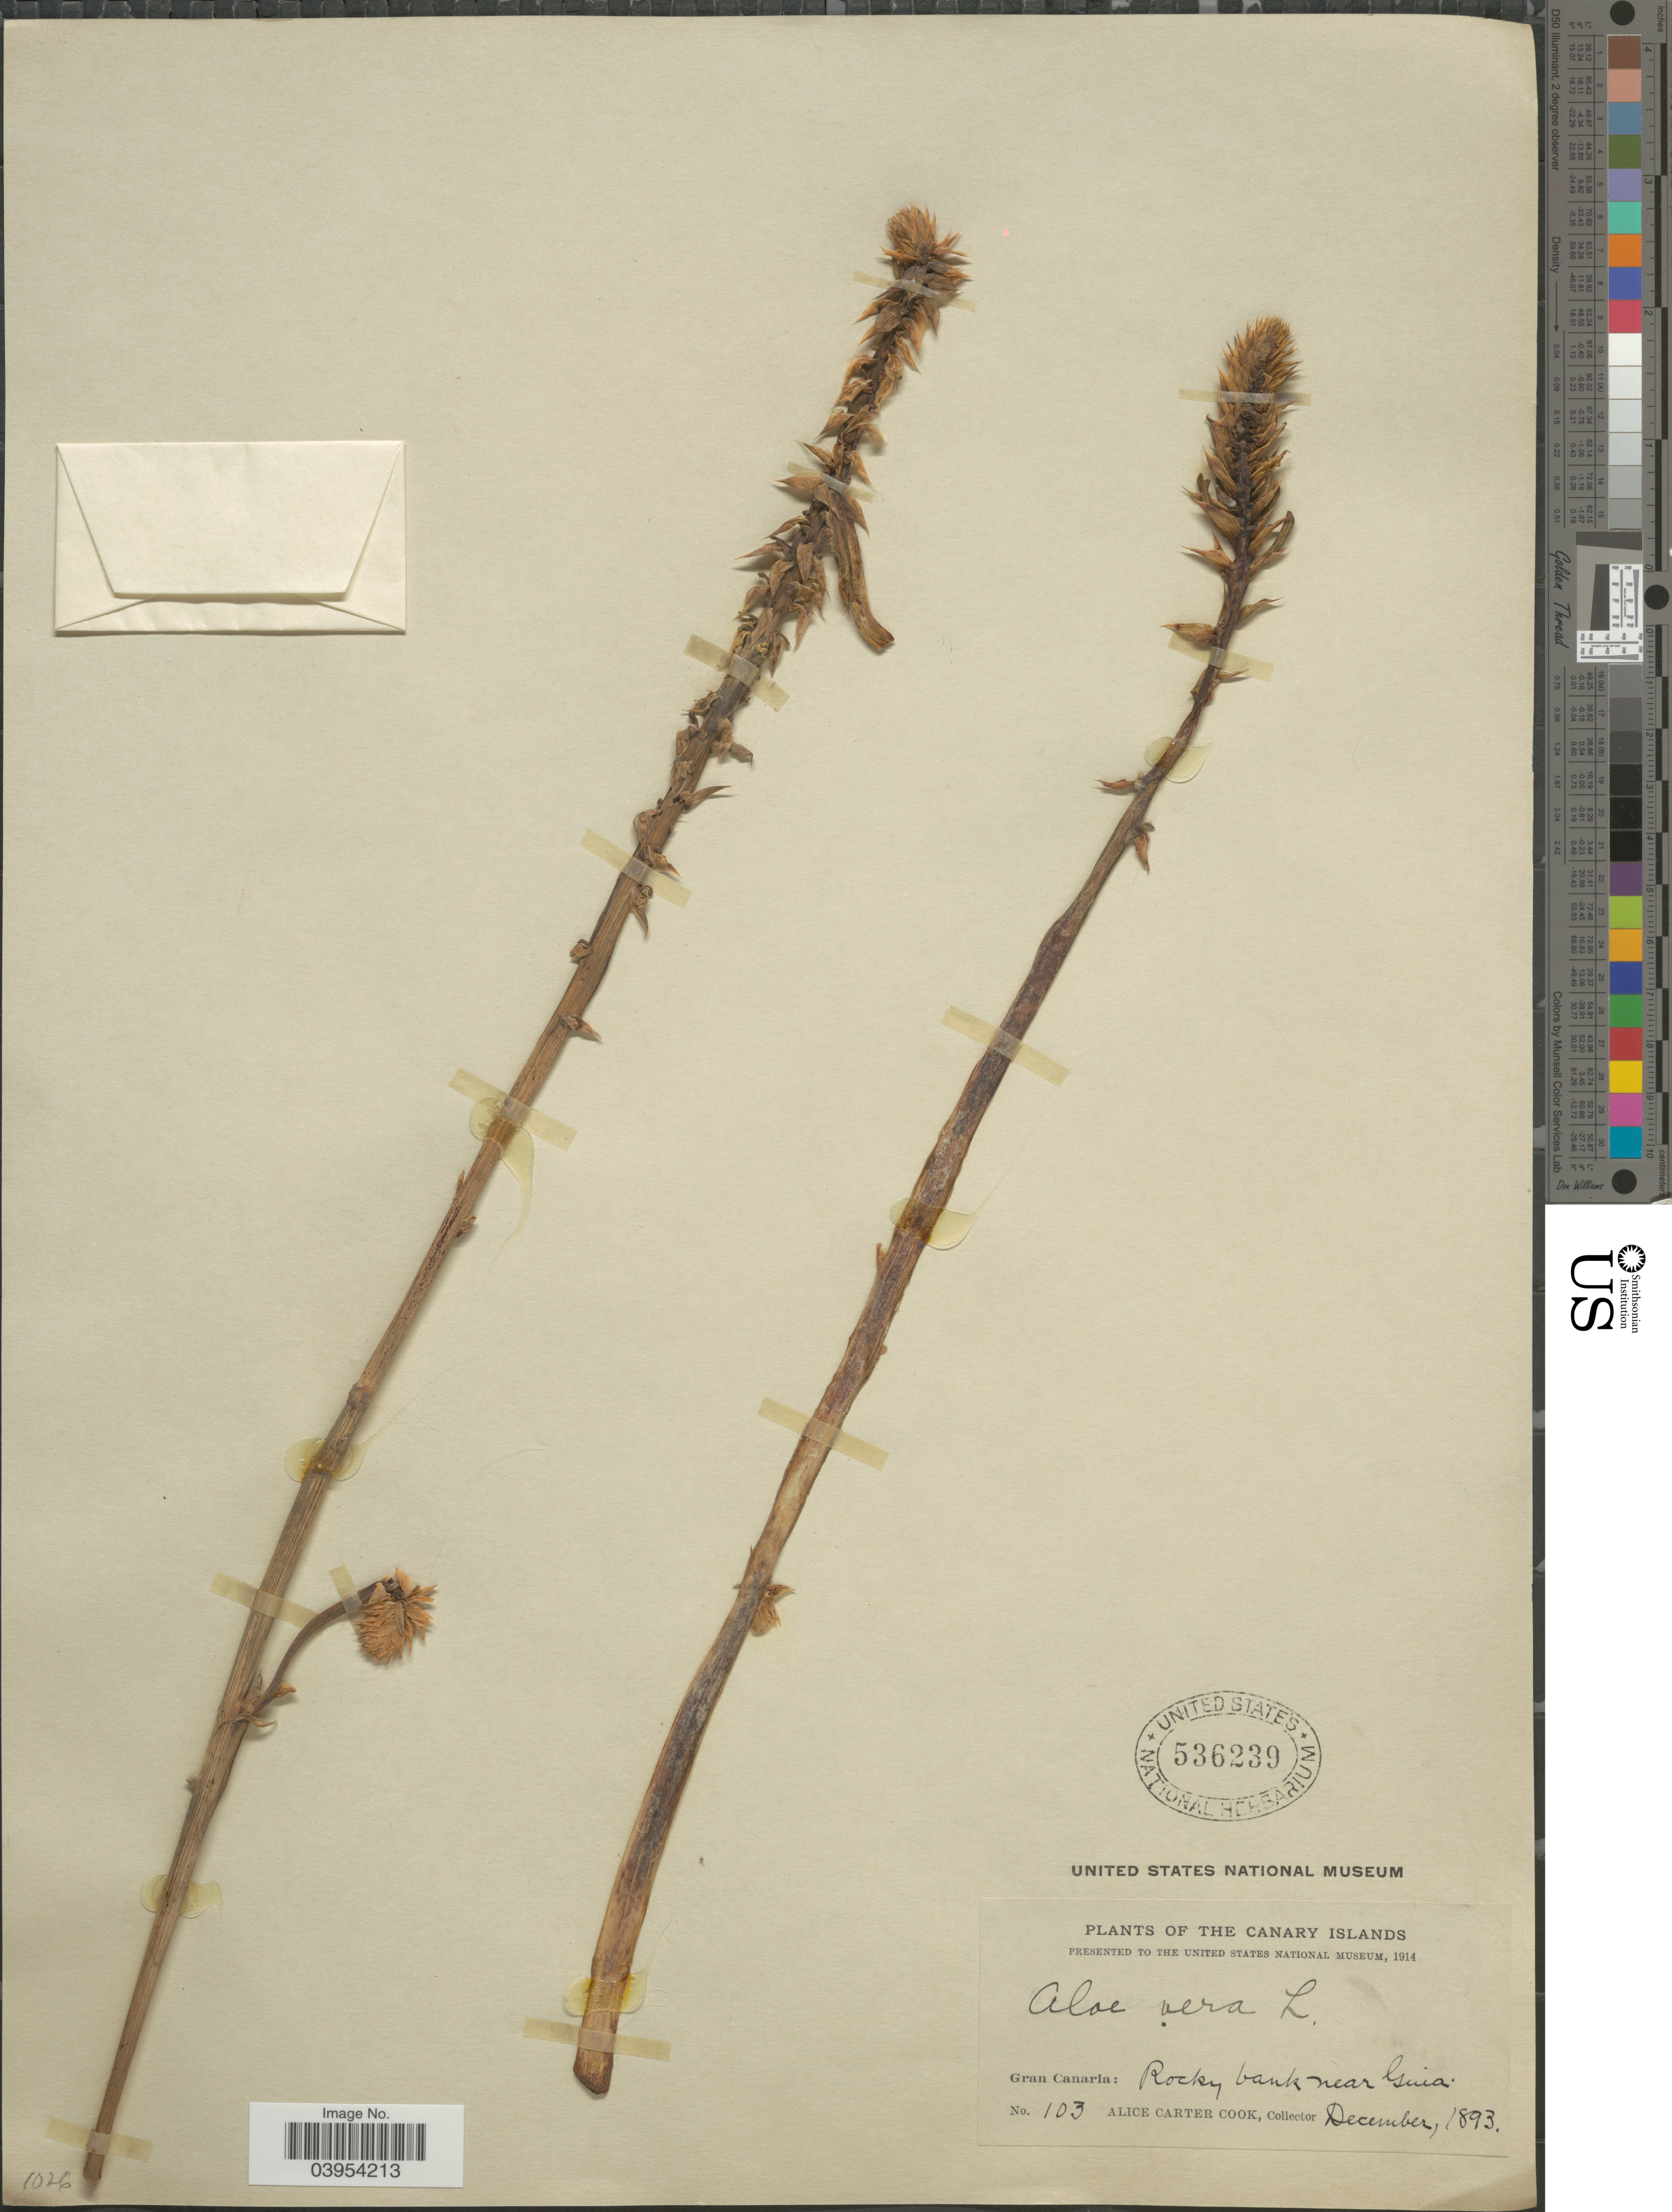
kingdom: Plantae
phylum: Tracheophyta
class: Liliopsida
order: Asparagales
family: Asphodelaceae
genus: Aloe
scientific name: Aloe vera var. vera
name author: L.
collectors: Alice C. Cook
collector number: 103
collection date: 1893-12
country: Spain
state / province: Canarias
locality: The Canary Islands. Gran Canaria: Rocky bank near Guia.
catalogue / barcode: US 536239